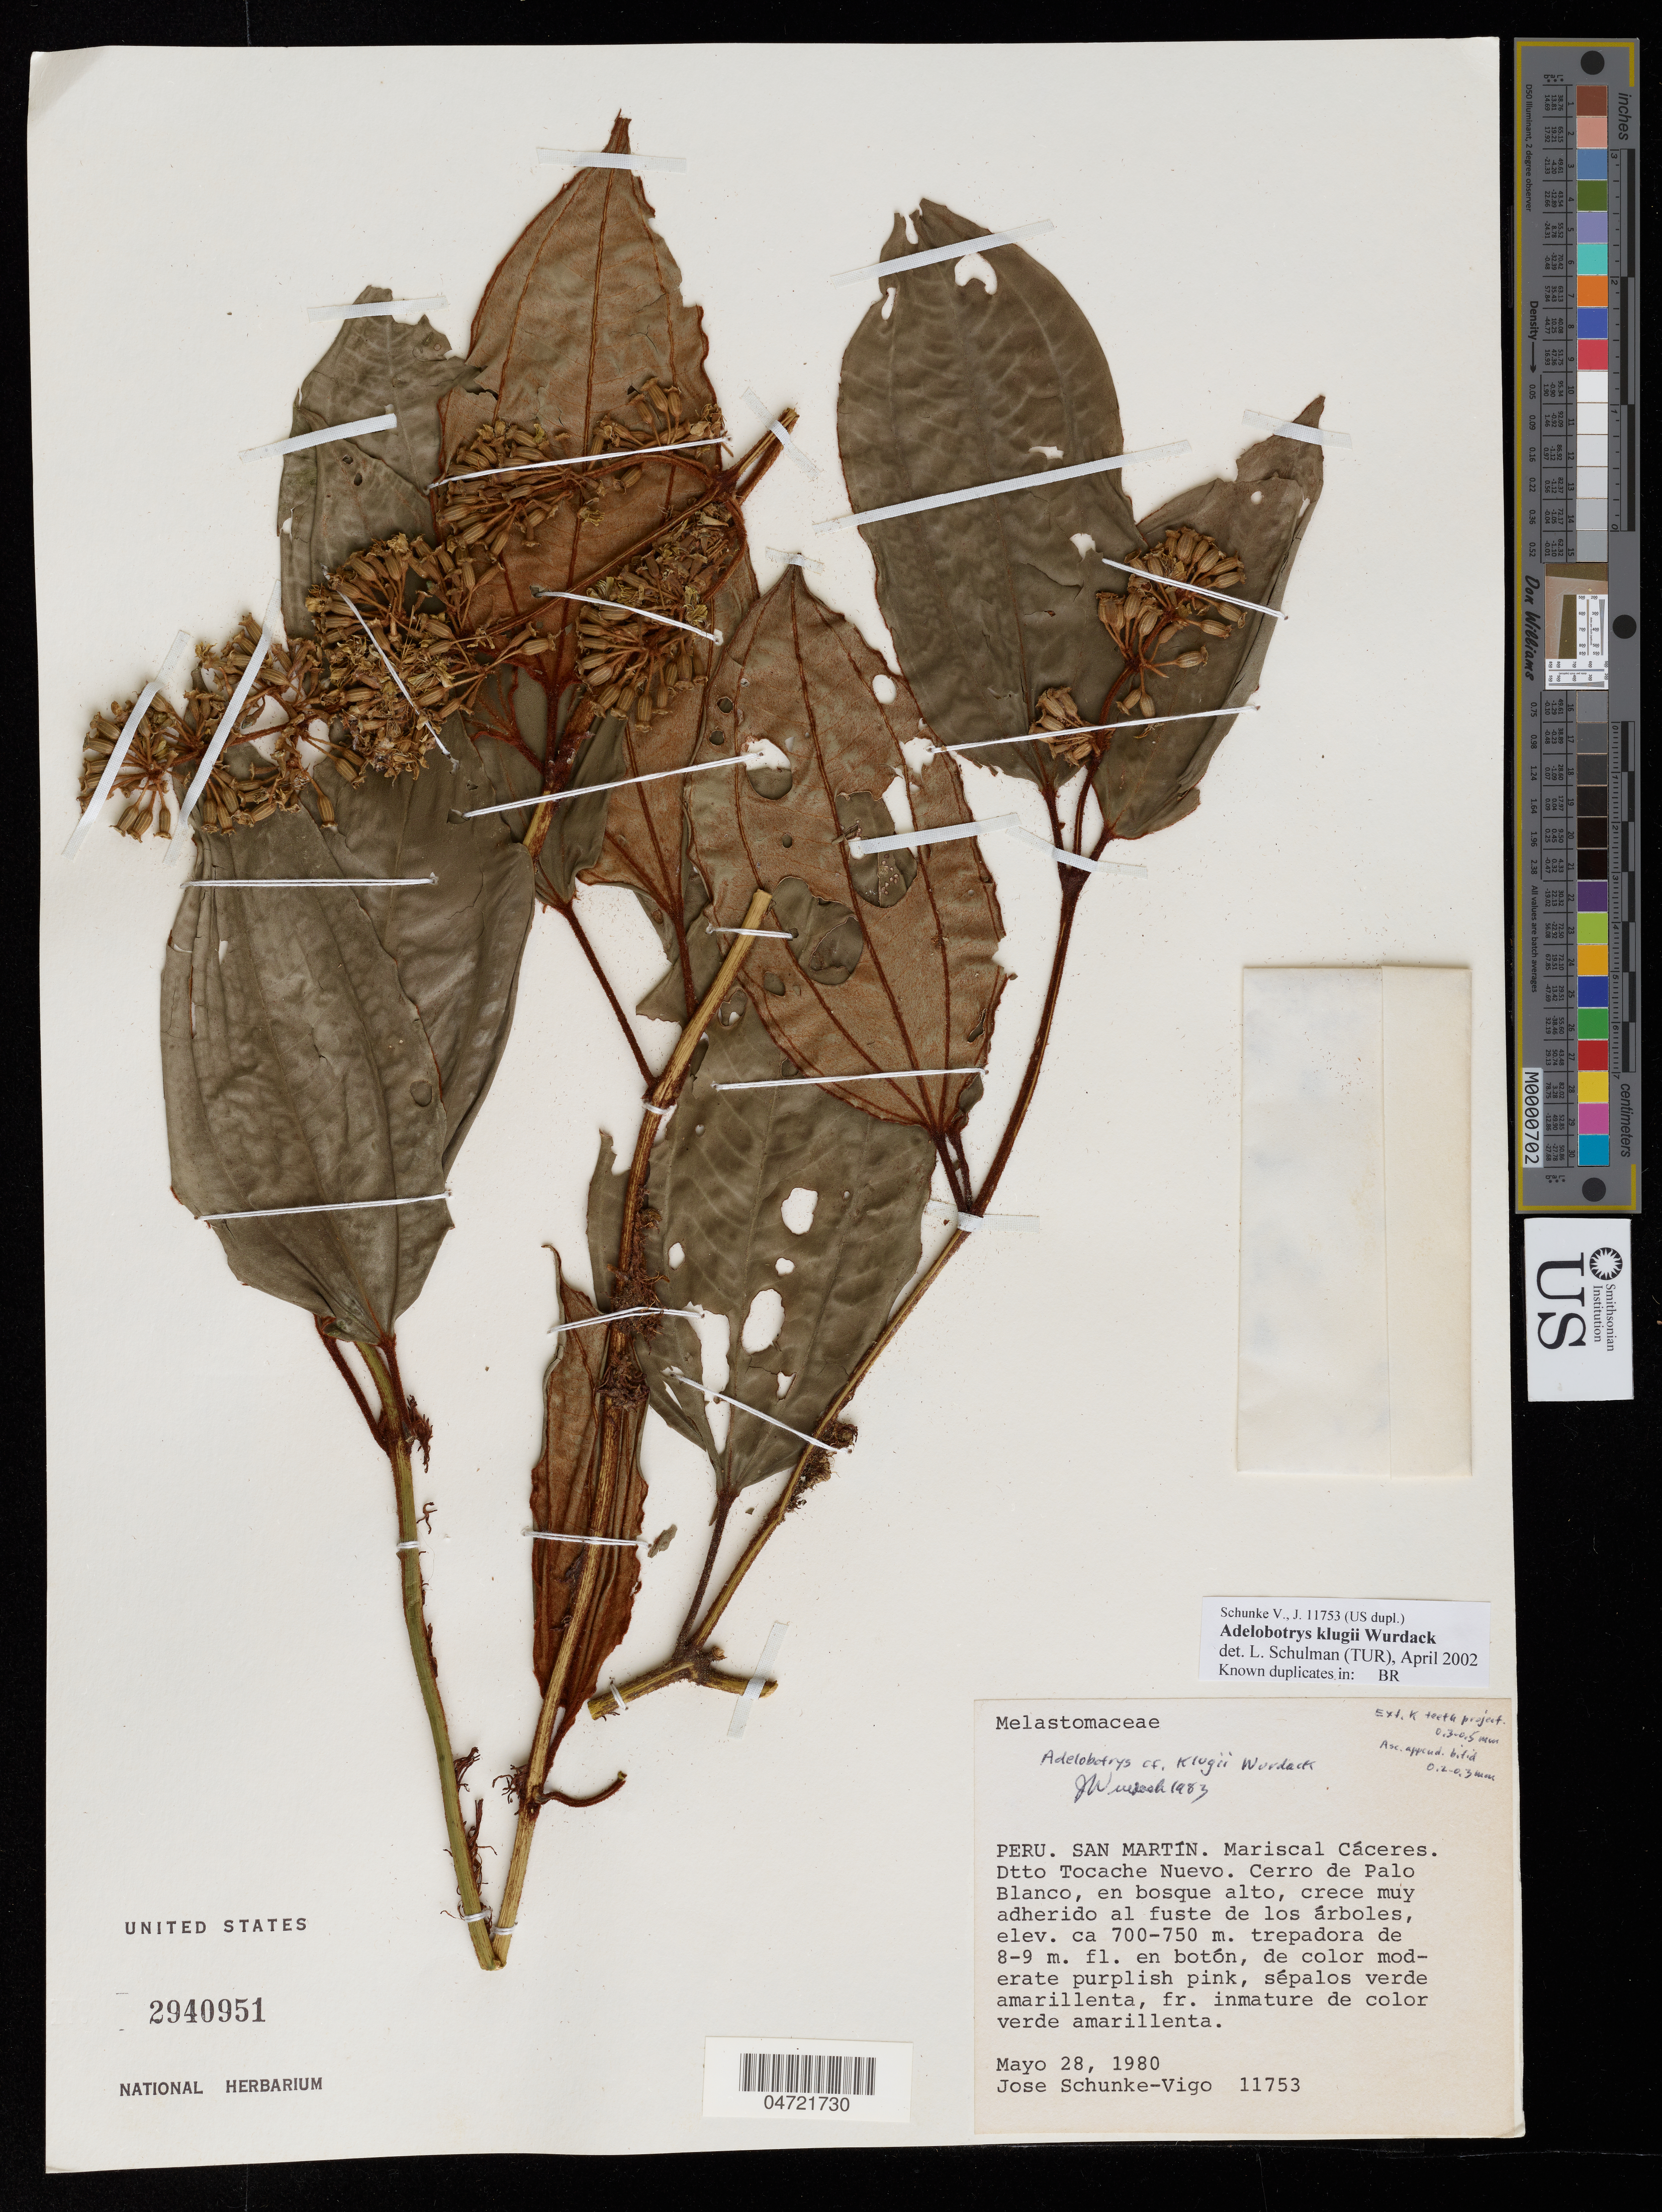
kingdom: Plantae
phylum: Tracheophyta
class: Magnoliopsida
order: Myrtales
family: Melastomataceae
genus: Adelobotrys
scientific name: Adelobotrys klugii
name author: Wurdack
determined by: Schulman, Leif, (TUR), University of Turku (FINLAND)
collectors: J. Schunke Vigo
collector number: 11753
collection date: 1980-05-28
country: Peru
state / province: San Martín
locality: Mariscal Cáceres. Dtto. Tocache Nuevo. Cerro de Palo Blanco.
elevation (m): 700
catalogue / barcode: US 2940951